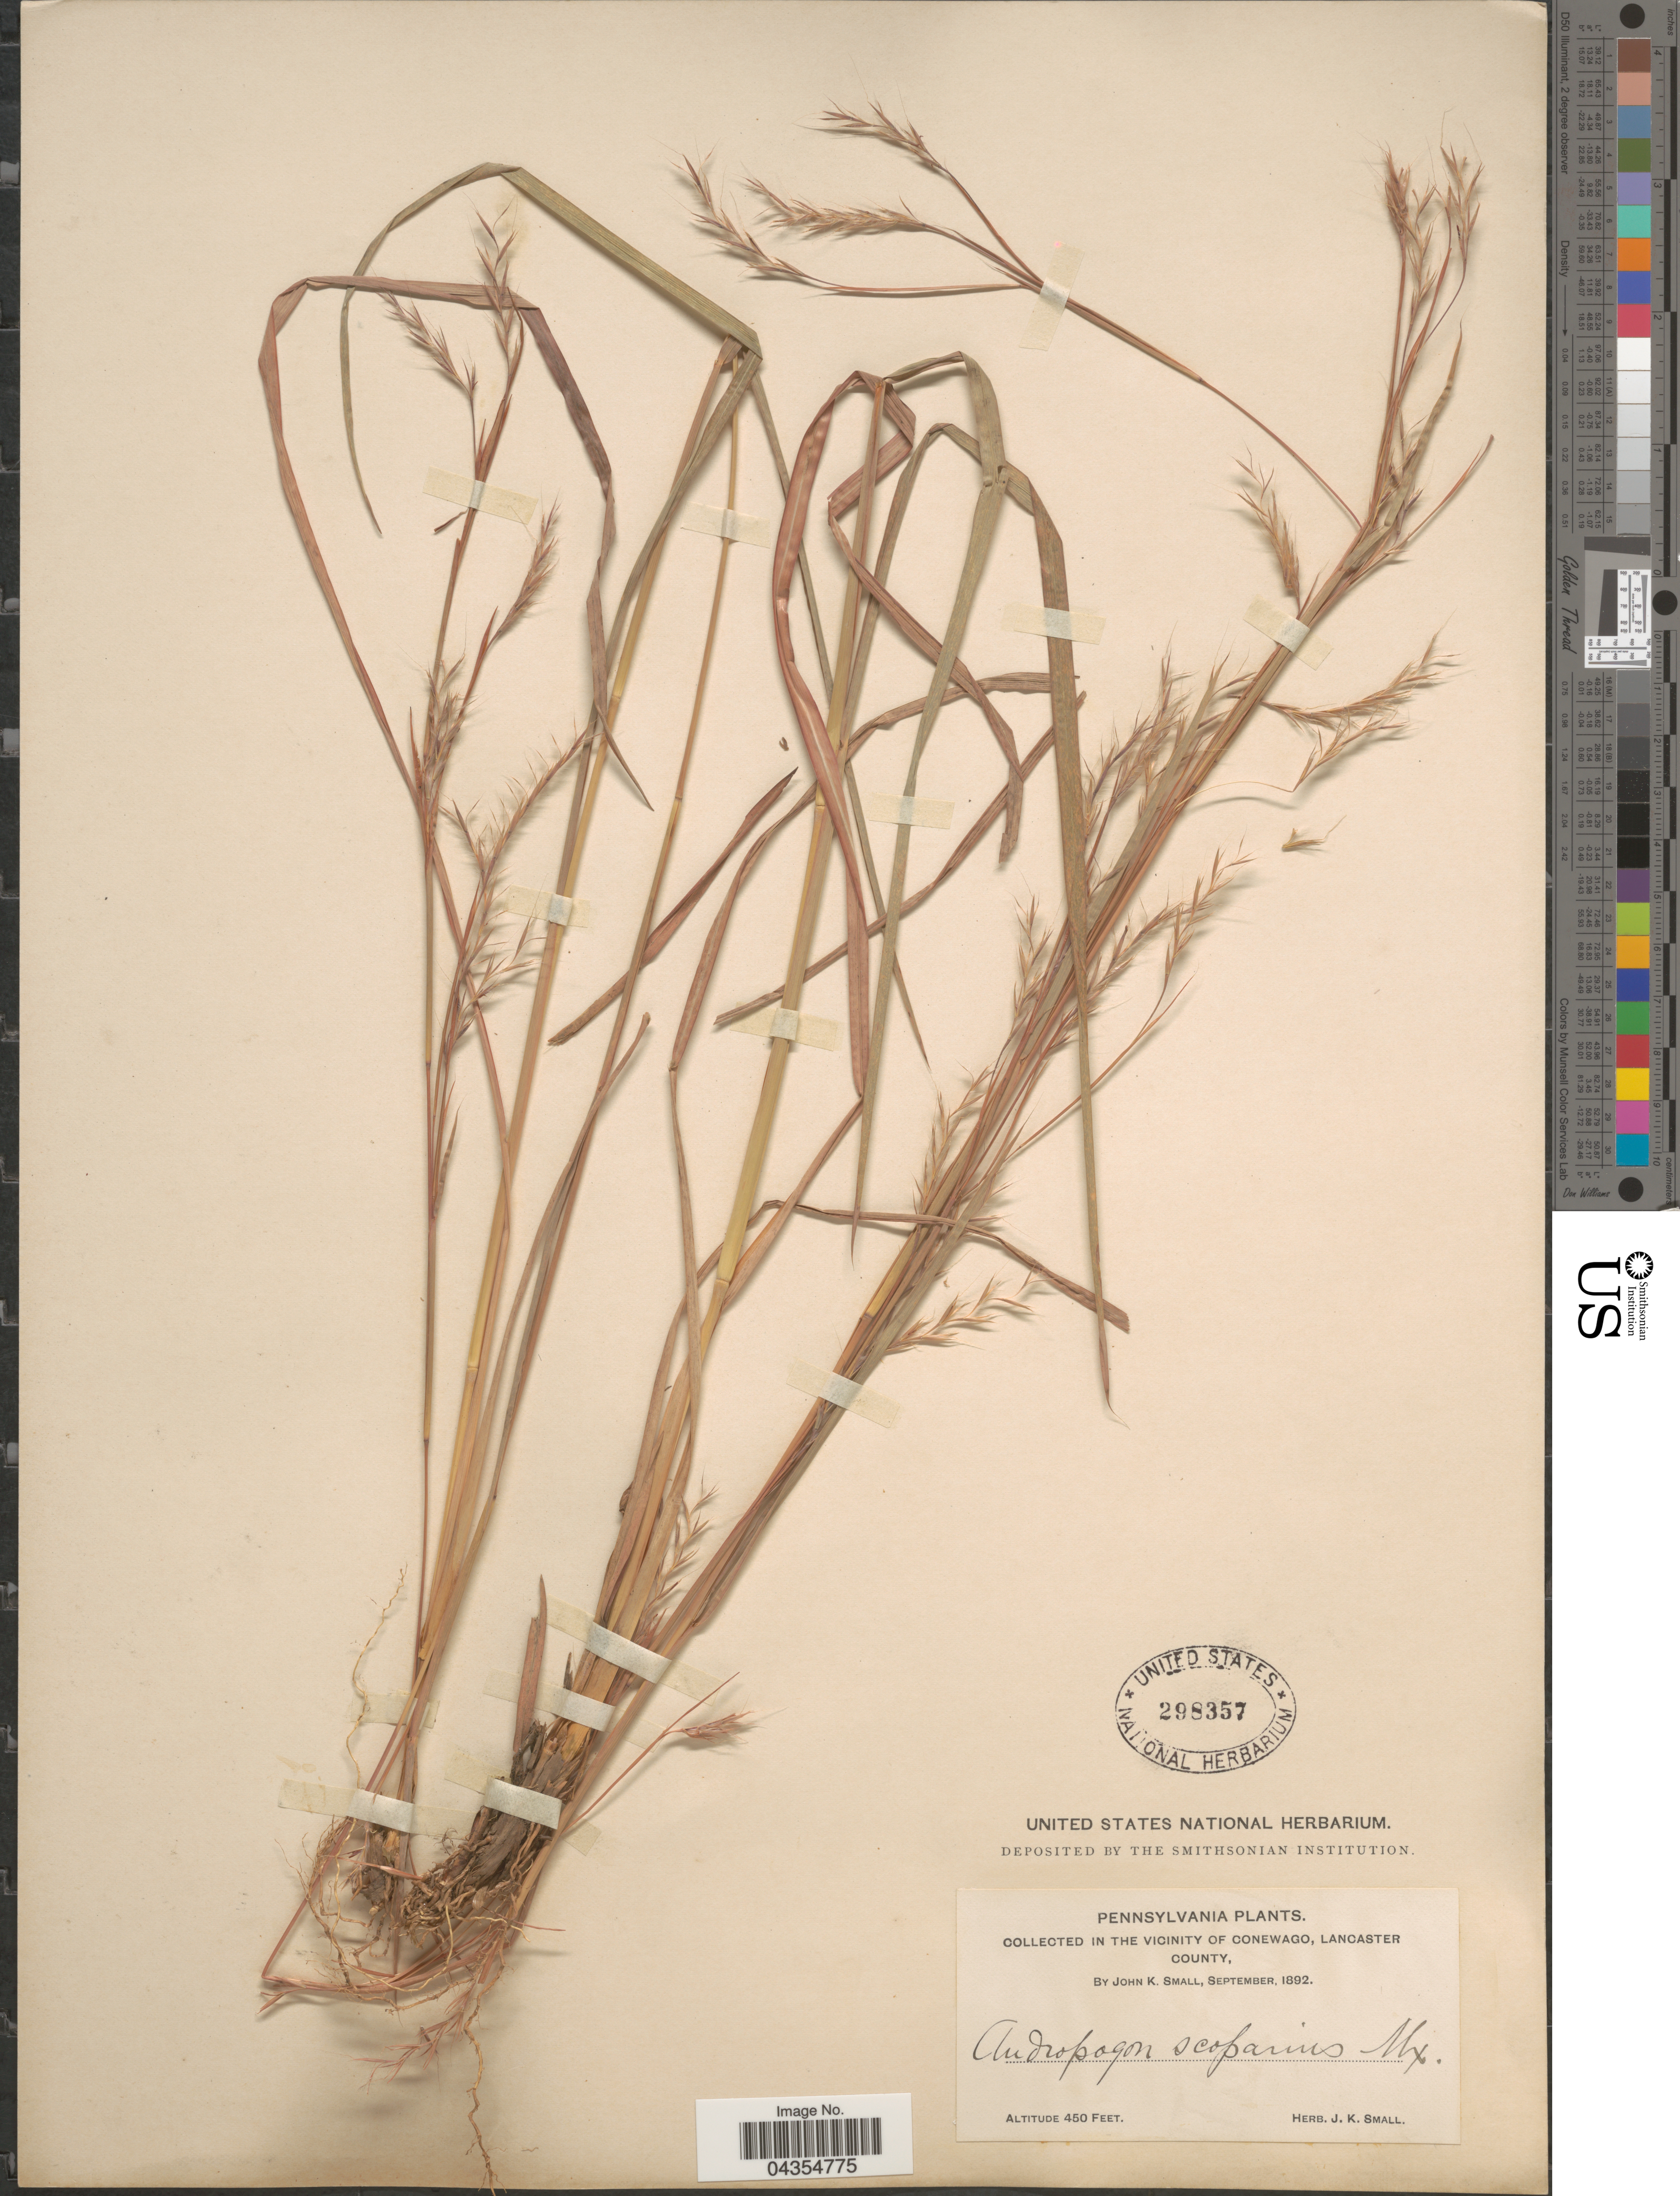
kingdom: Plantae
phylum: Tracheophyta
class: Liliopsida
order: Poales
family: Poaceae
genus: Schizachyrium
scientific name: Schizachyrium sanguineum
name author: (Retz.) Alston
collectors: J. K. Small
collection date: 1892-09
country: United States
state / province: Pennsylvania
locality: In the vicinity of Conewago, Lancaster County.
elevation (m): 137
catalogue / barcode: US 298357